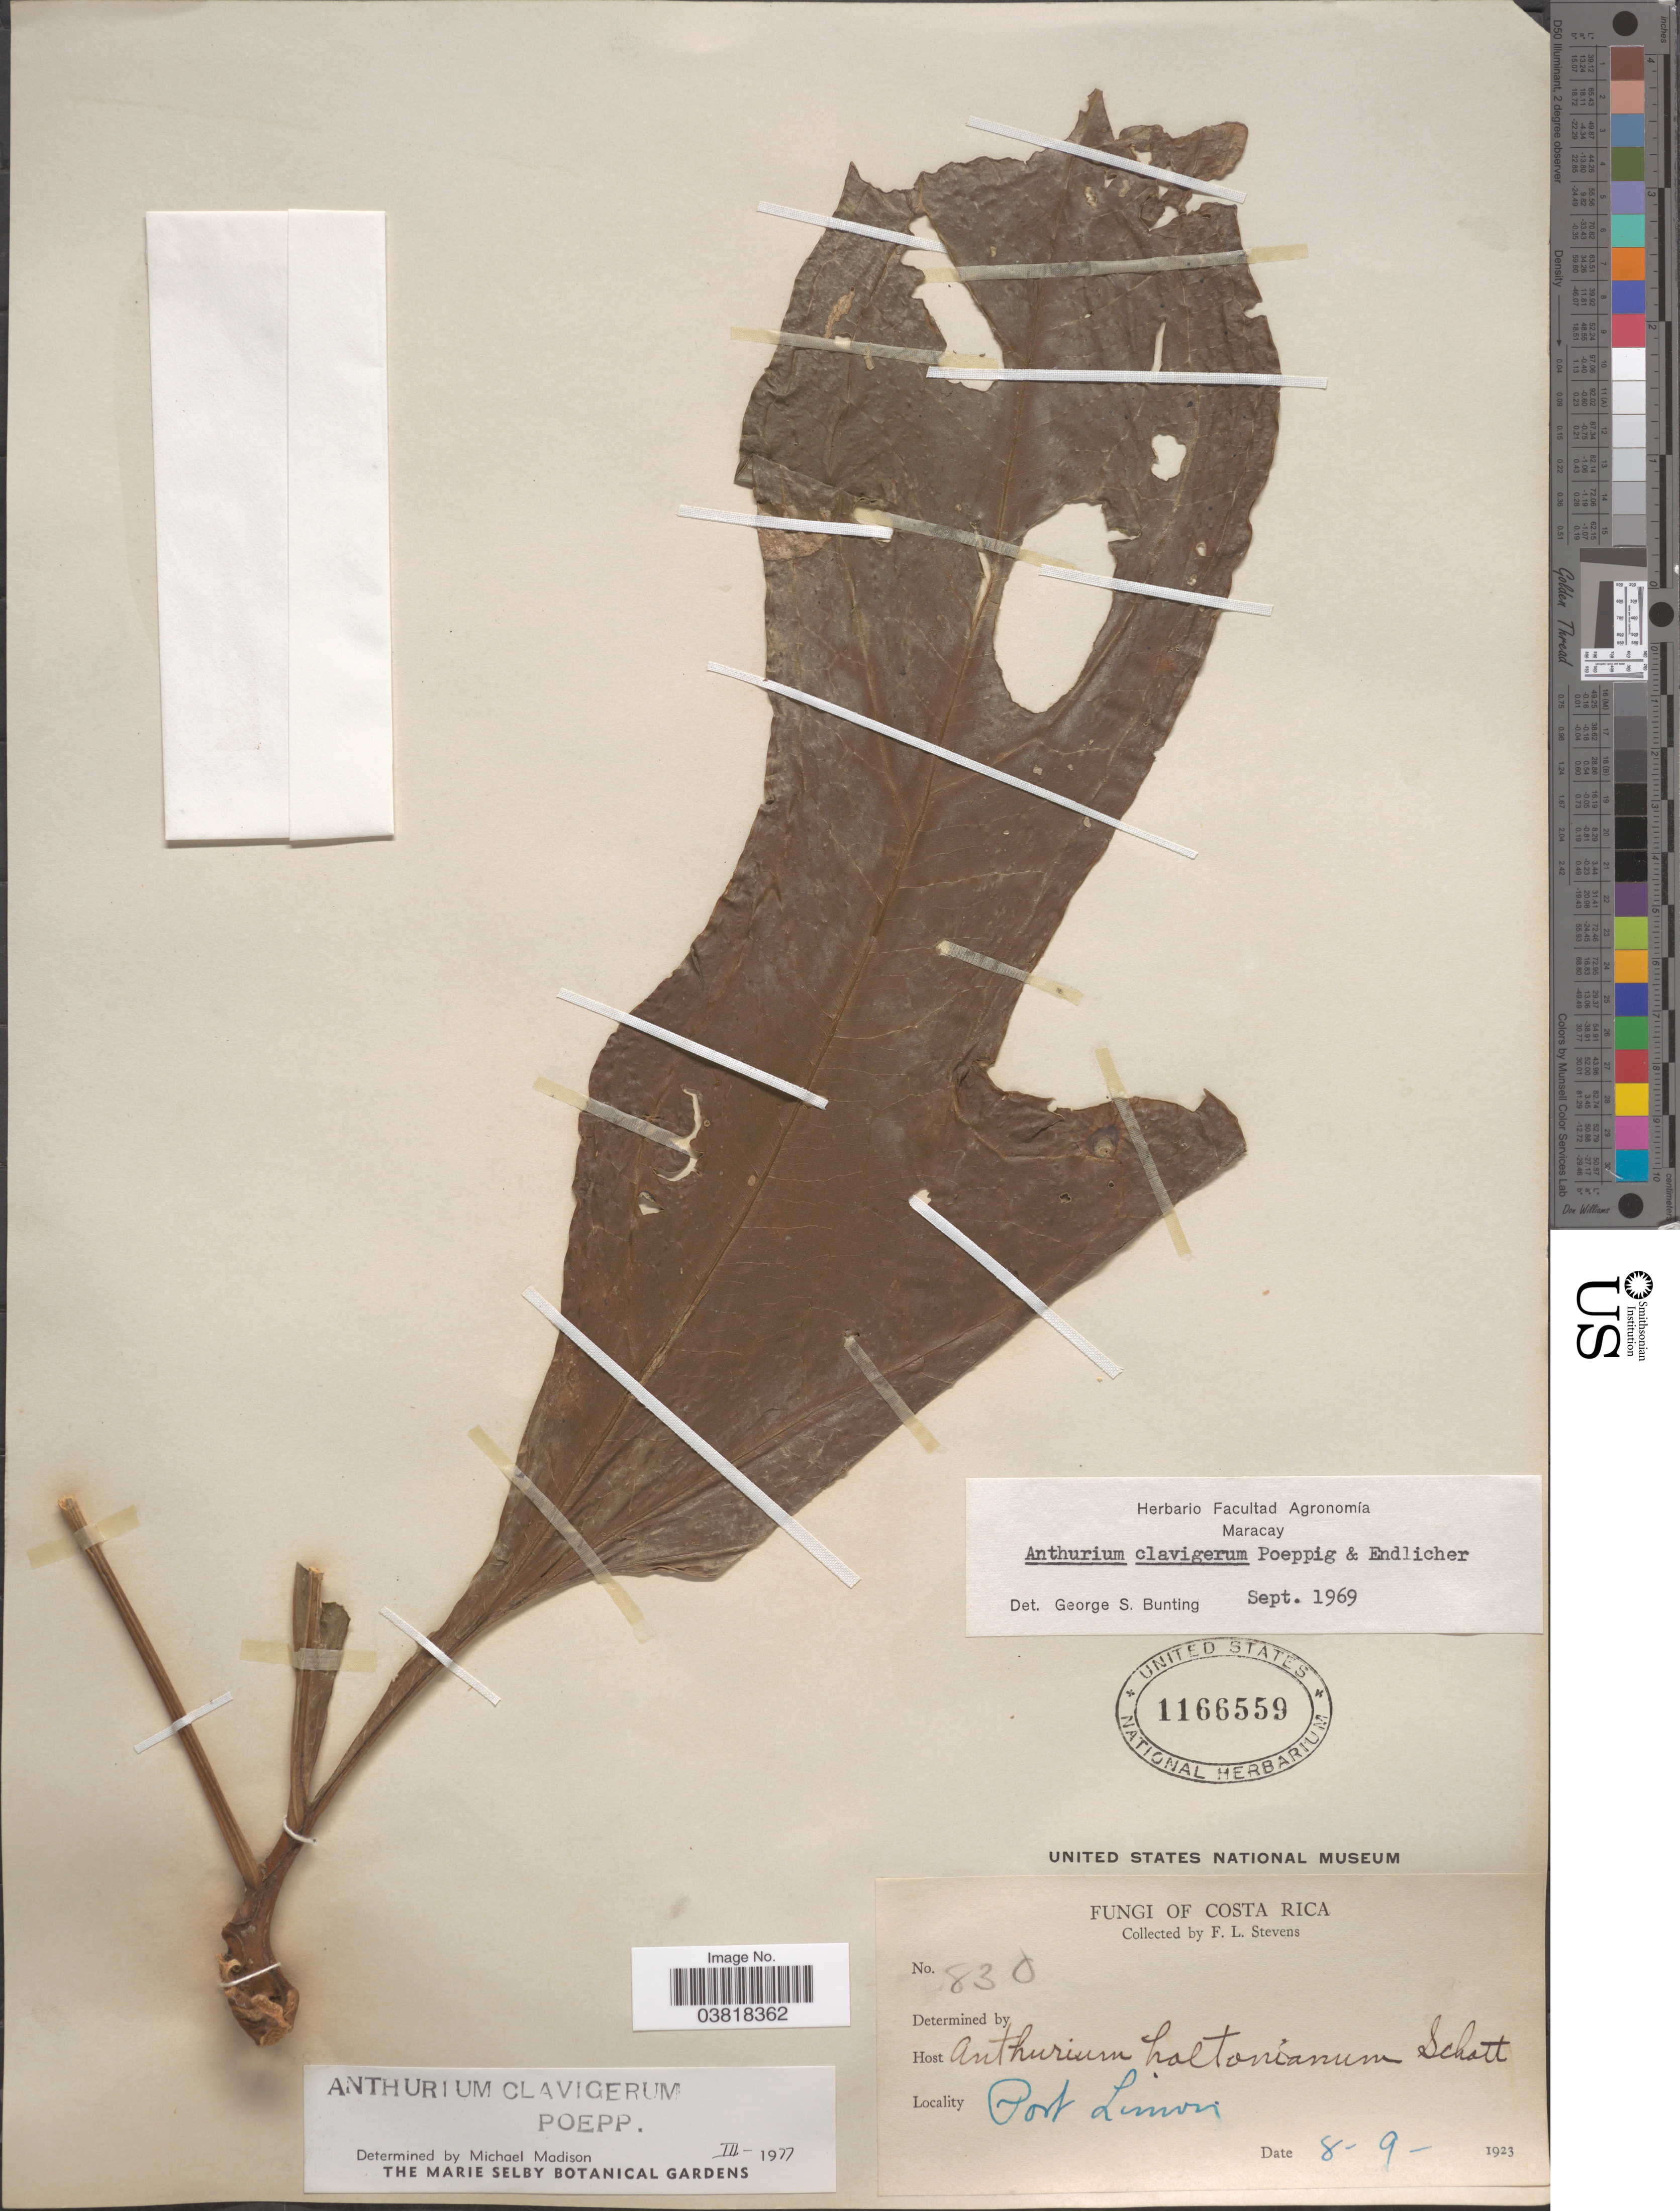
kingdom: Plantae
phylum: Tracheophyta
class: Liliopsida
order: Alismatales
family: Araceae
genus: Anthurium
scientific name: Anthurium clavigerum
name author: Poepp. & Endl.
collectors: F. L. Stevens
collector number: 830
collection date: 1923-09-08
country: Costa Rica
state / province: Limón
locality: Port Limon.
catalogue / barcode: US 1166559